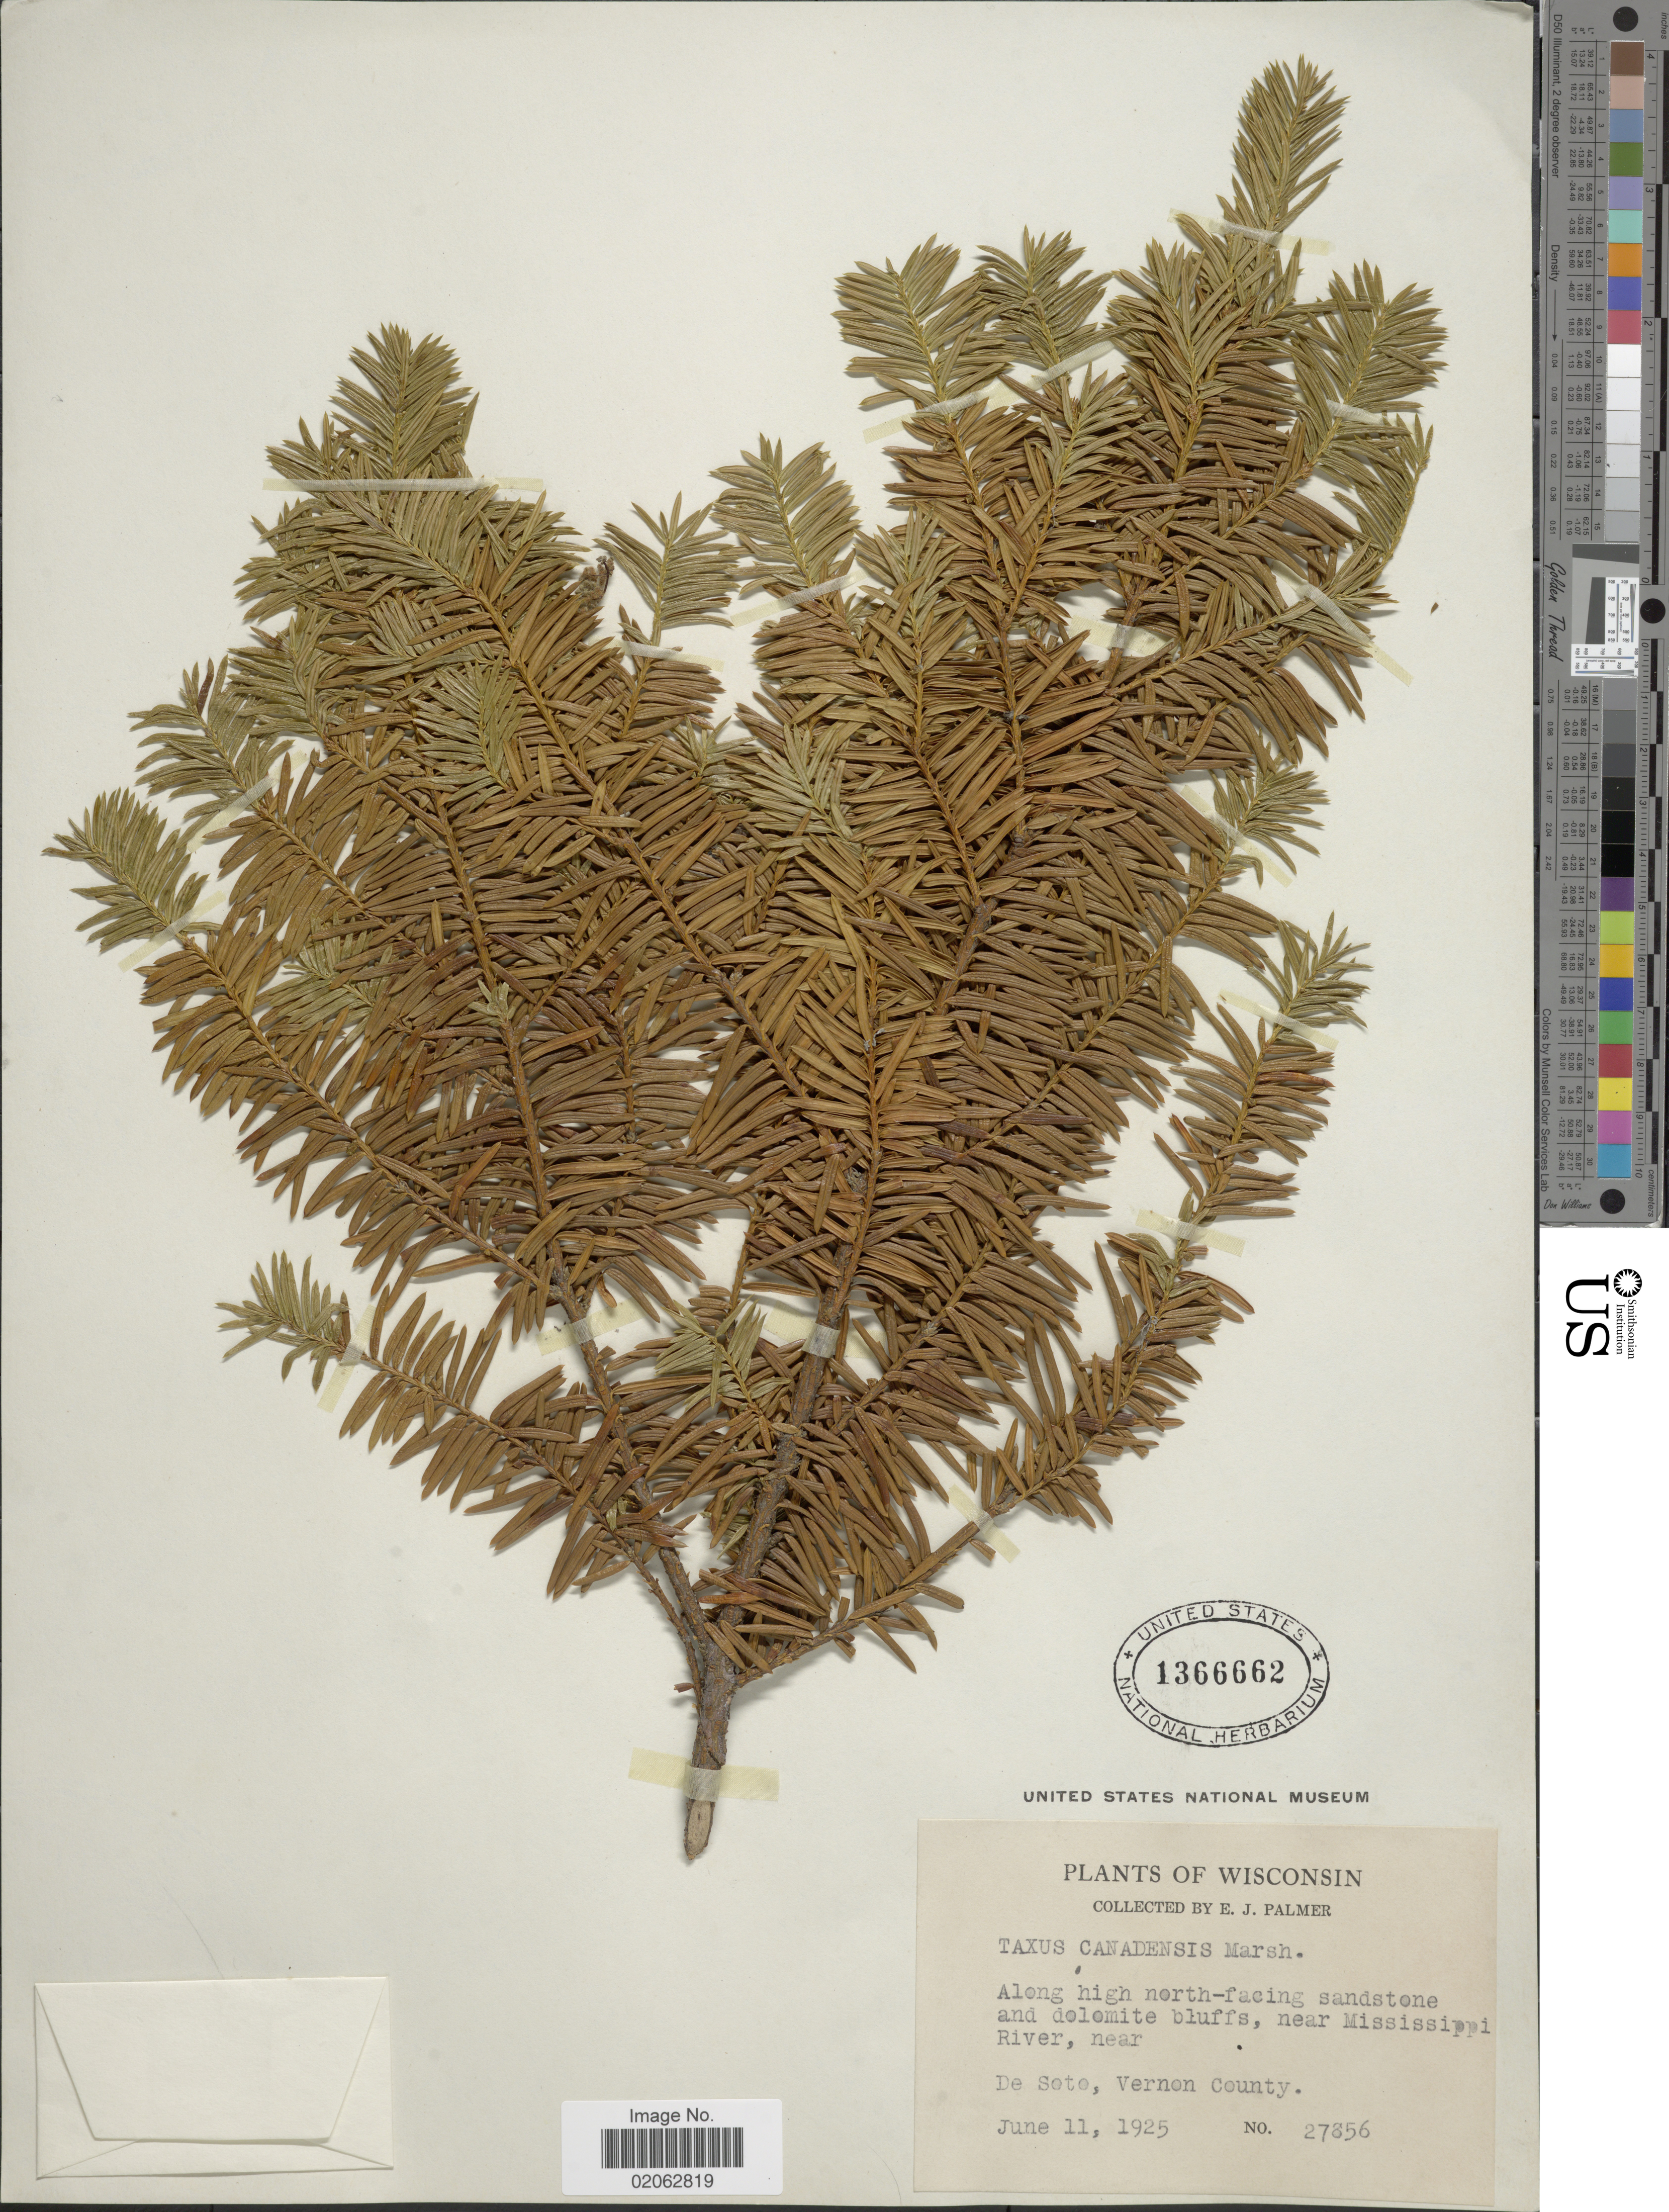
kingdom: Plantae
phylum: Tracheophyta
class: Pinopsida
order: Pinales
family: Taxaceae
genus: Taxus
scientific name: Taxus canadensis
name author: Marshall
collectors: E. J. Palmer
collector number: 27856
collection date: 1925-06-11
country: United States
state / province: Wisconsin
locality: Along high north-facing sandstone and dolomite bluffs, near Mississippi River, near De Soto, Vernon County.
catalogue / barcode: US 1366662